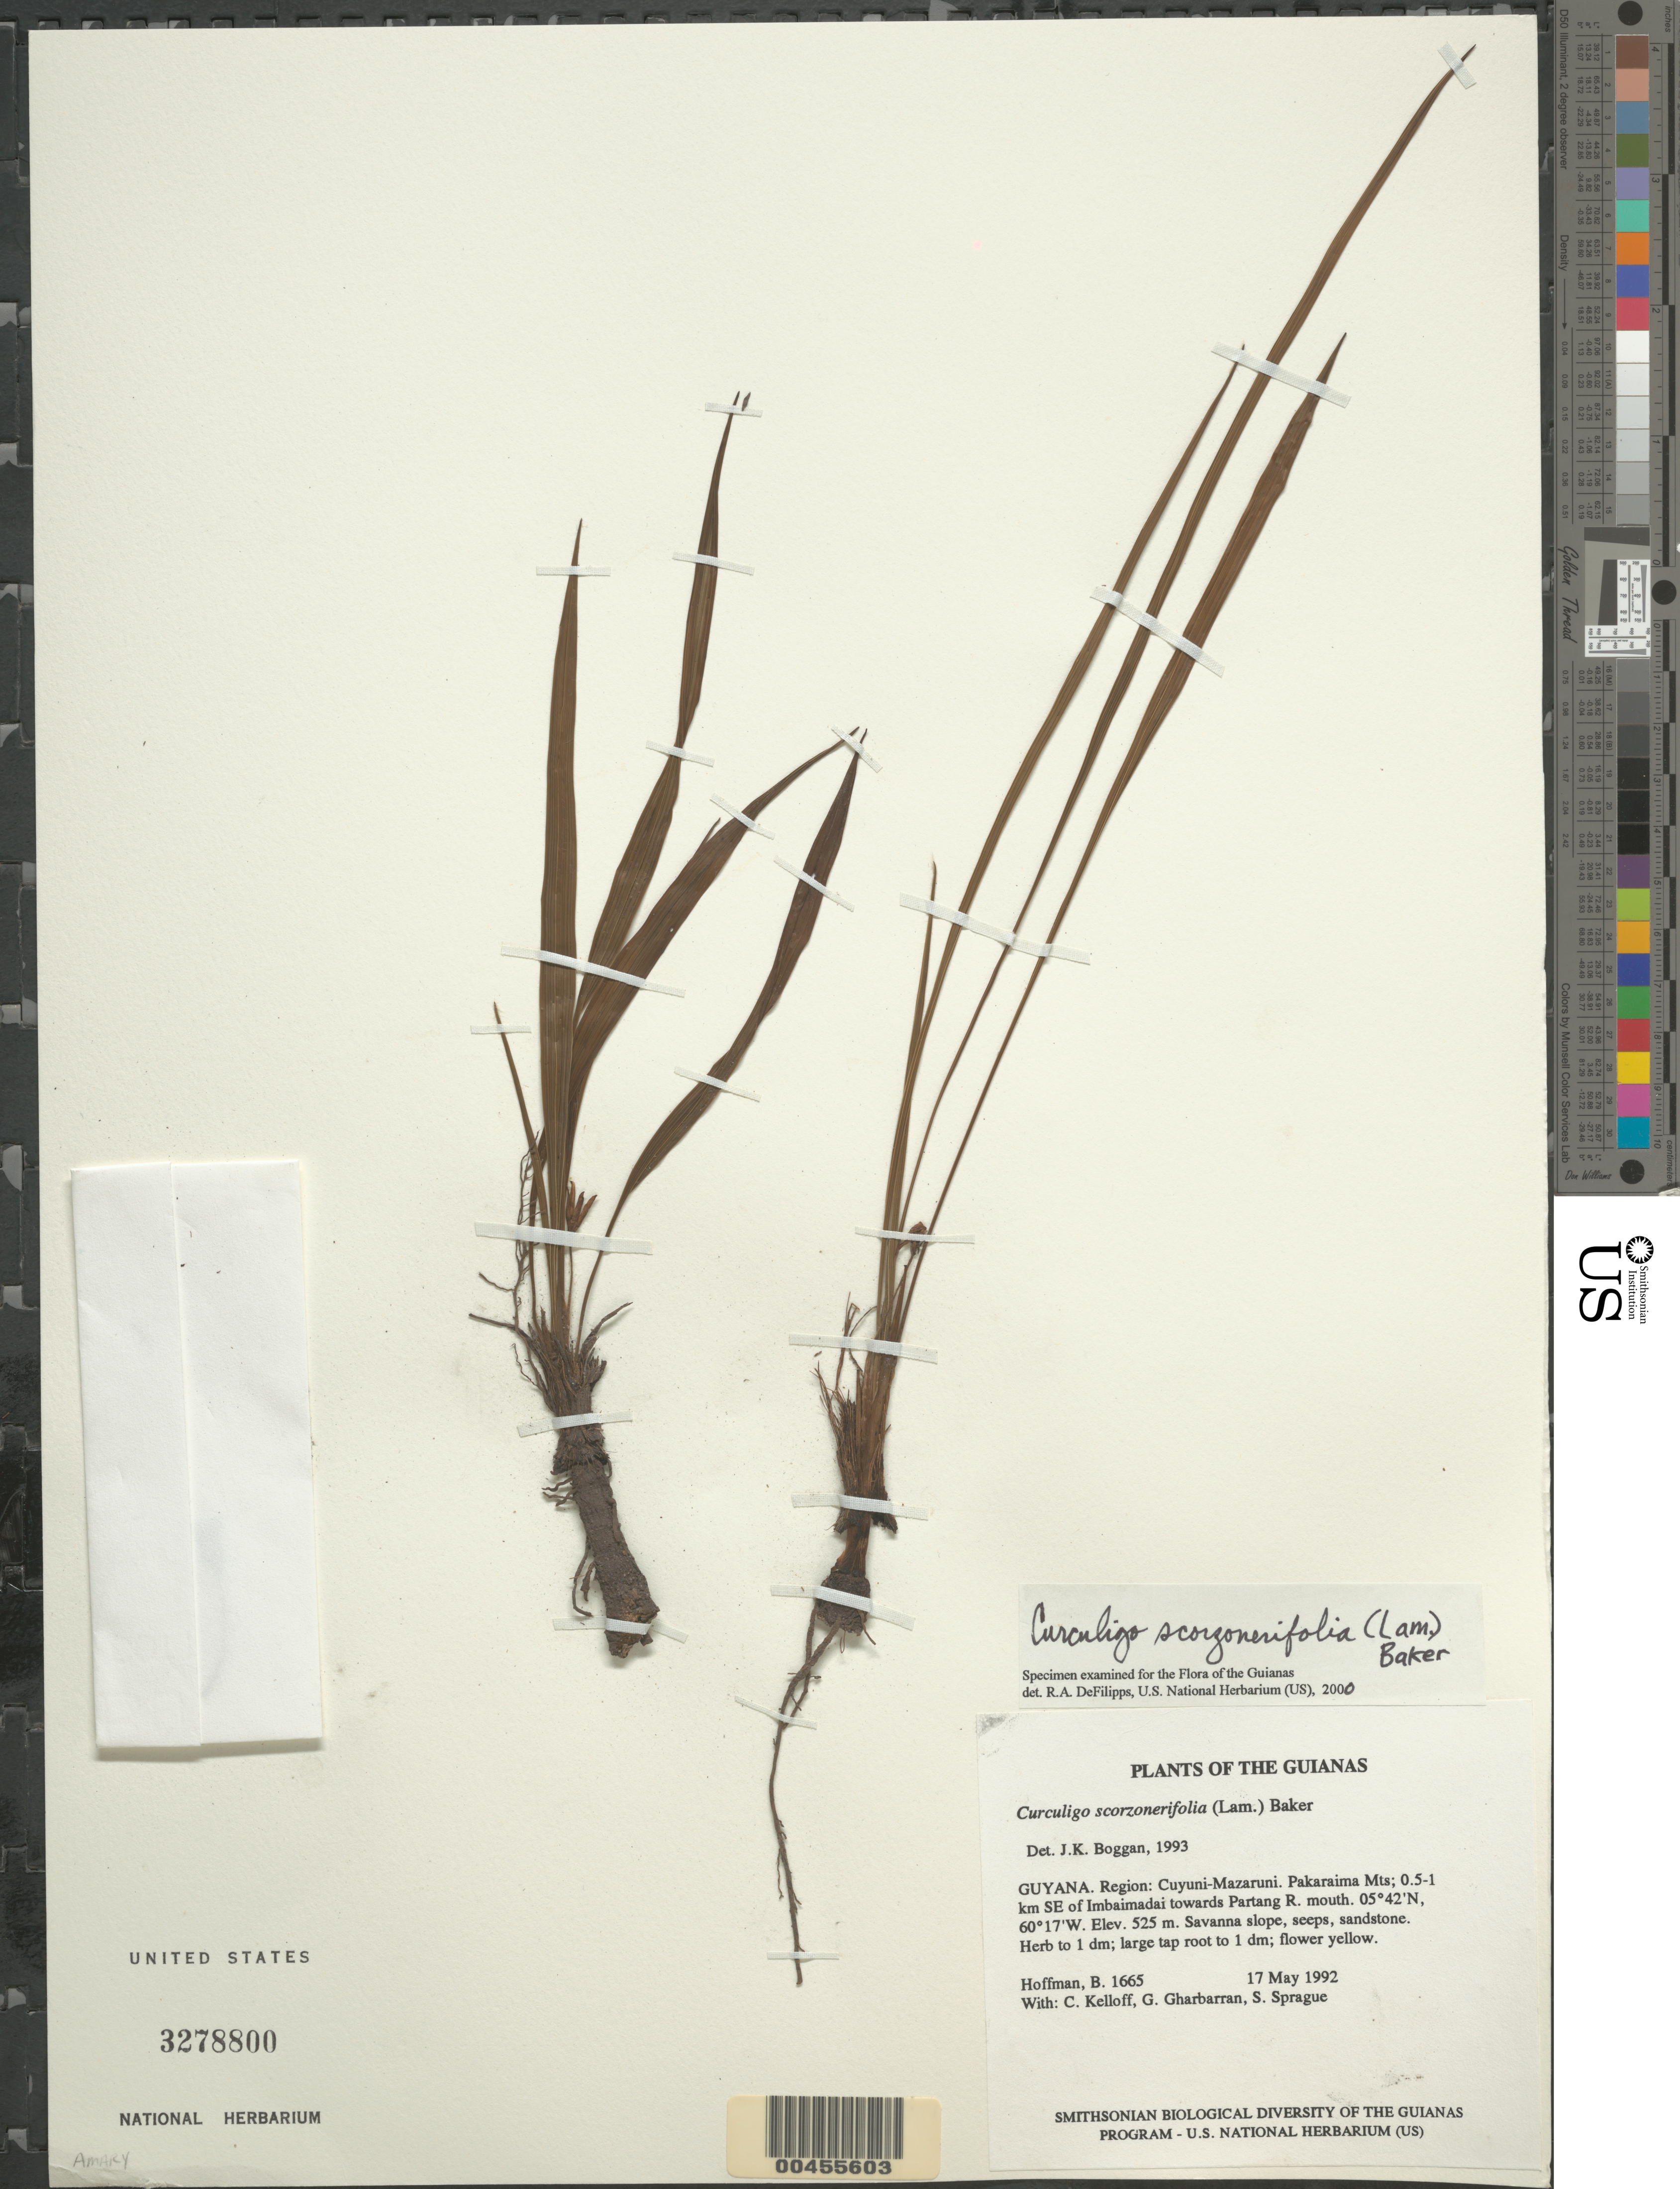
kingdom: Plantae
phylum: Tracheophyta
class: Liliopsida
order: Asparagales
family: Hypoxidaceae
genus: Curculigo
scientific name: Curculigo scorzonerifolia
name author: (Lam.) Baker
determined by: DeFilipps, R. A.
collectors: B. Hoffman, C. L. Kelloff, G. Gharbarran & S. Sprague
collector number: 1665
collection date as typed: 17 May 1992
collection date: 1992-05-17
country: Guyana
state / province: Cuyuni-Mazaruni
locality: Pakaraima Mts; 0.5-1 km SE of Imbaimadai towards Partang River mouth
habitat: Savanna slope, seeps, sandstone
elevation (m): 525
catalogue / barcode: US 3278800